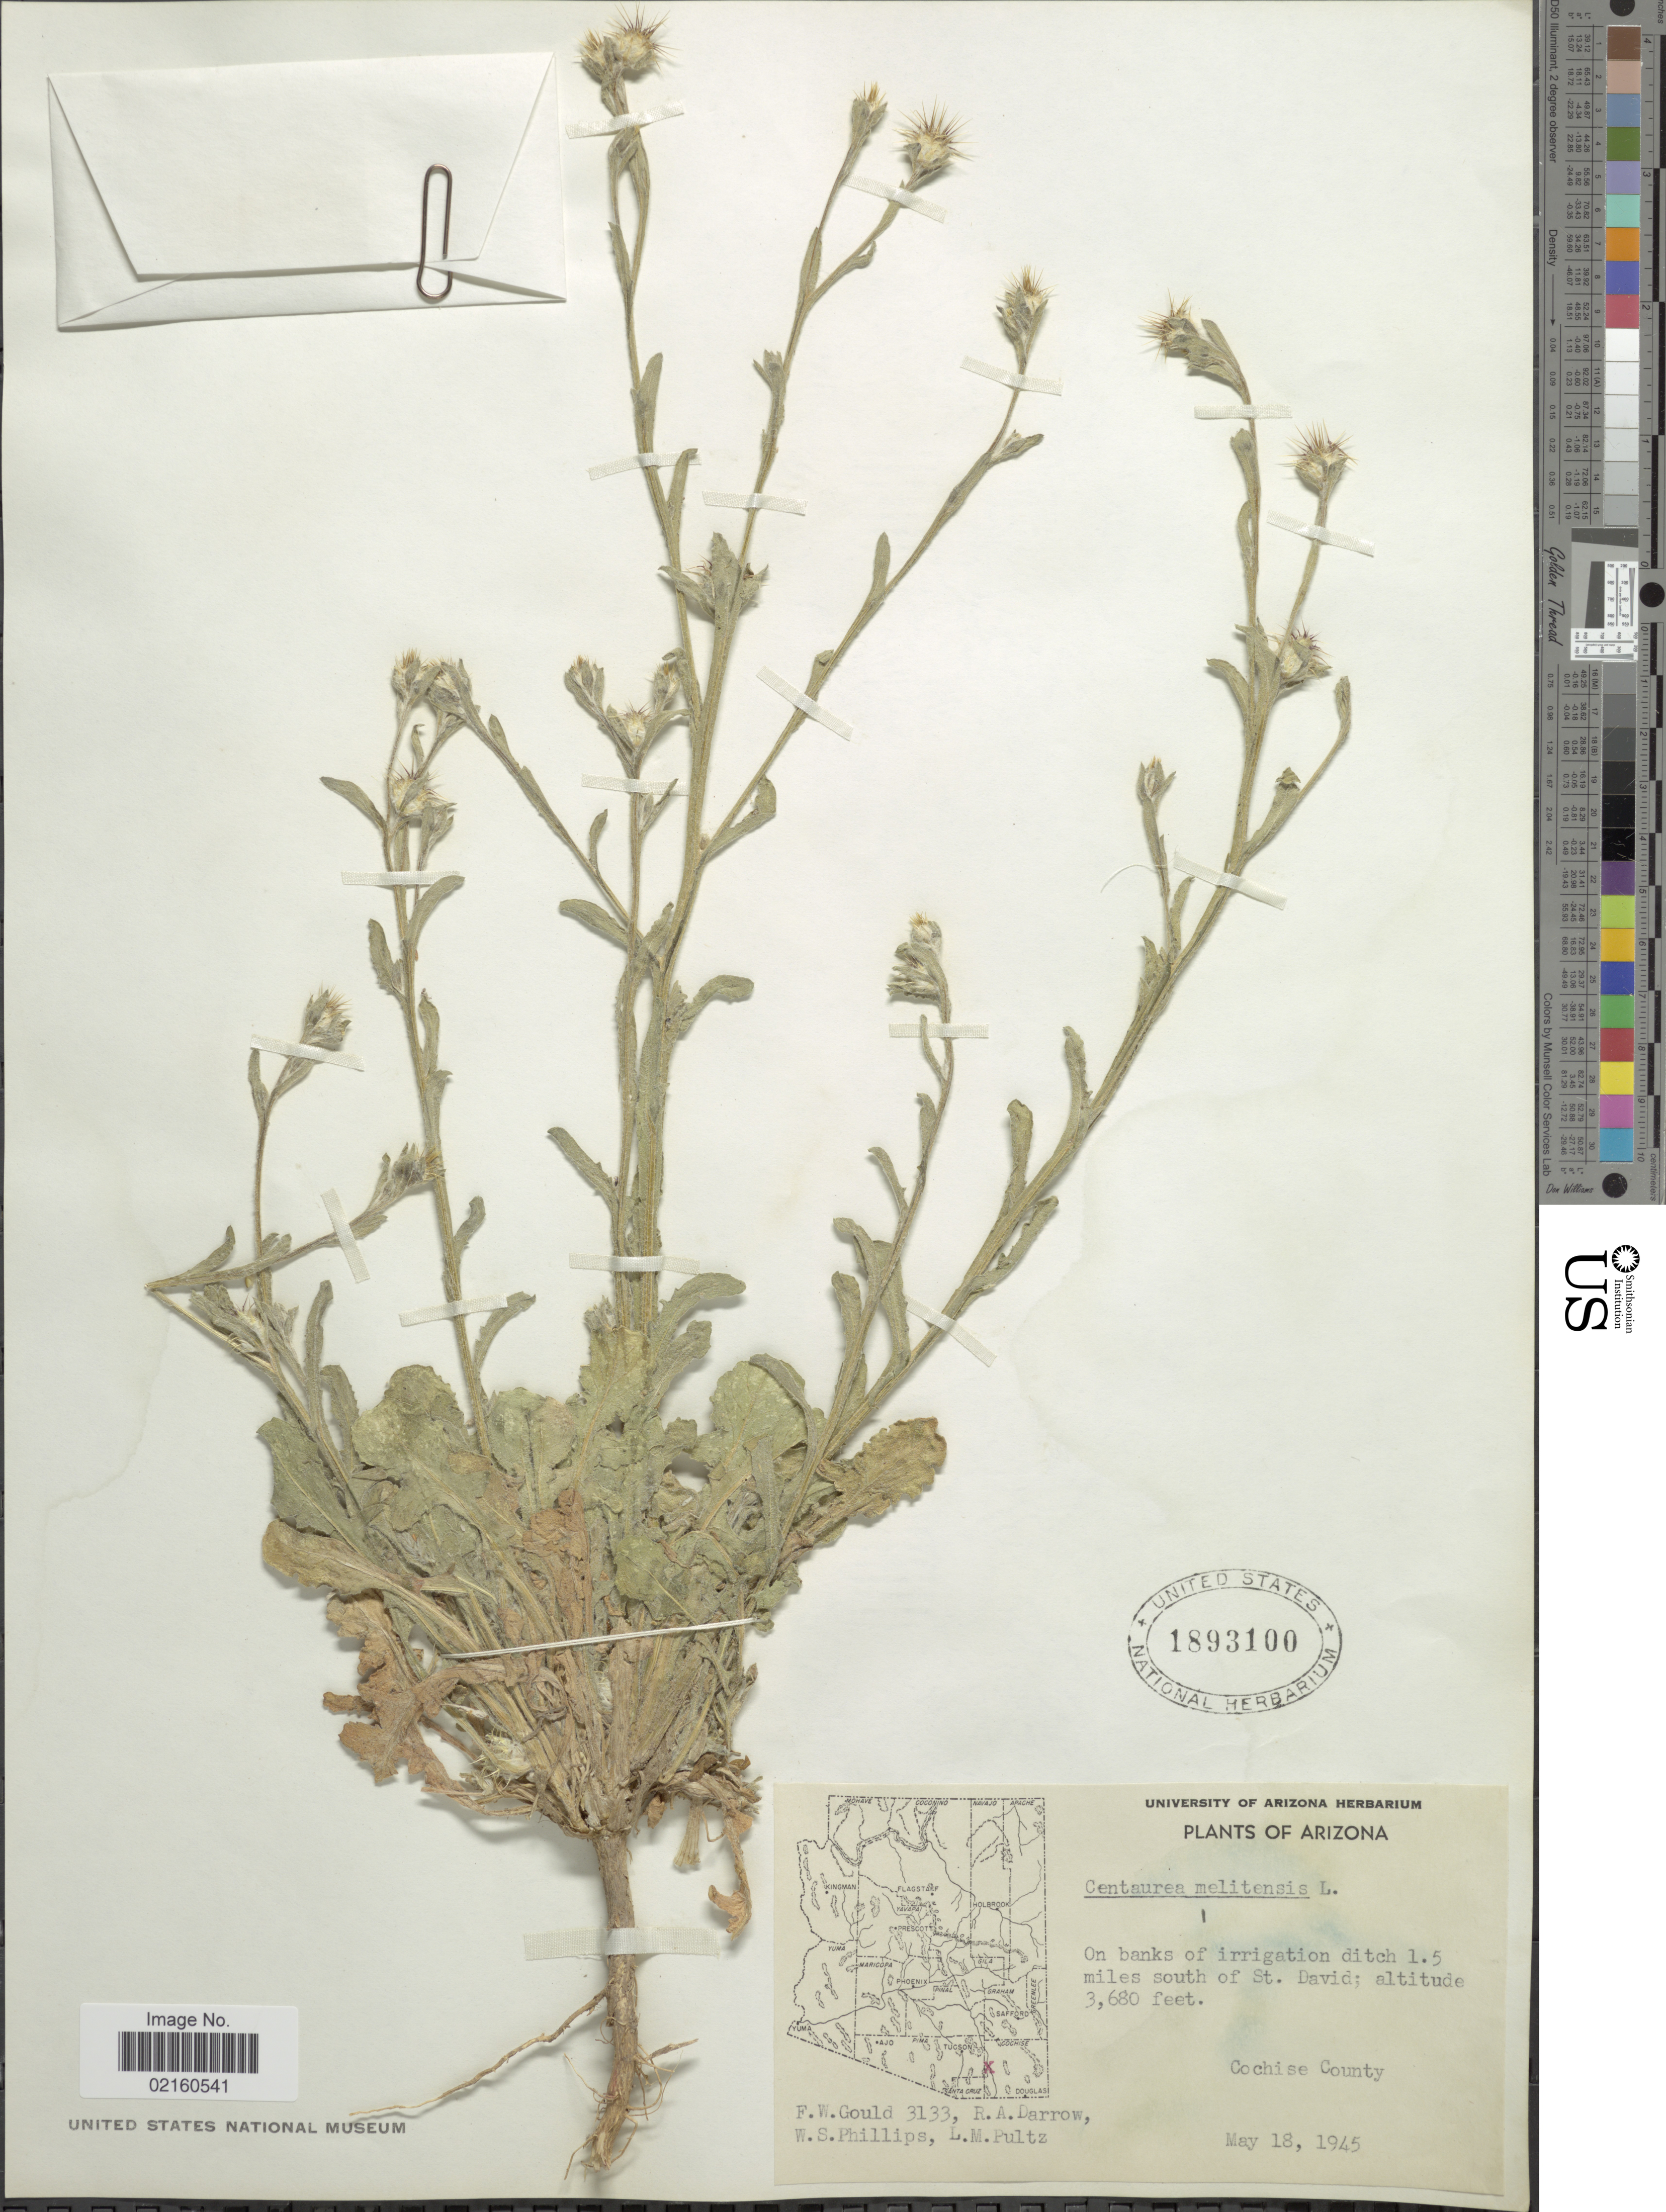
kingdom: Plantae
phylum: Tracheophyta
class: Magnoliopsida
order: Asterales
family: Asteraceae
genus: Centaurea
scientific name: Centaurea melitensis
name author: L.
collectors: F. W. Gould, R. A. Darrow, W. S. Phillips & L. Pultz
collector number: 3133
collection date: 1945-05-18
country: United States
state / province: Arizona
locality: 1.5 miles south of St. David, Cochise County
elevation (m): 1122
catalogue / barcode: US 1893100